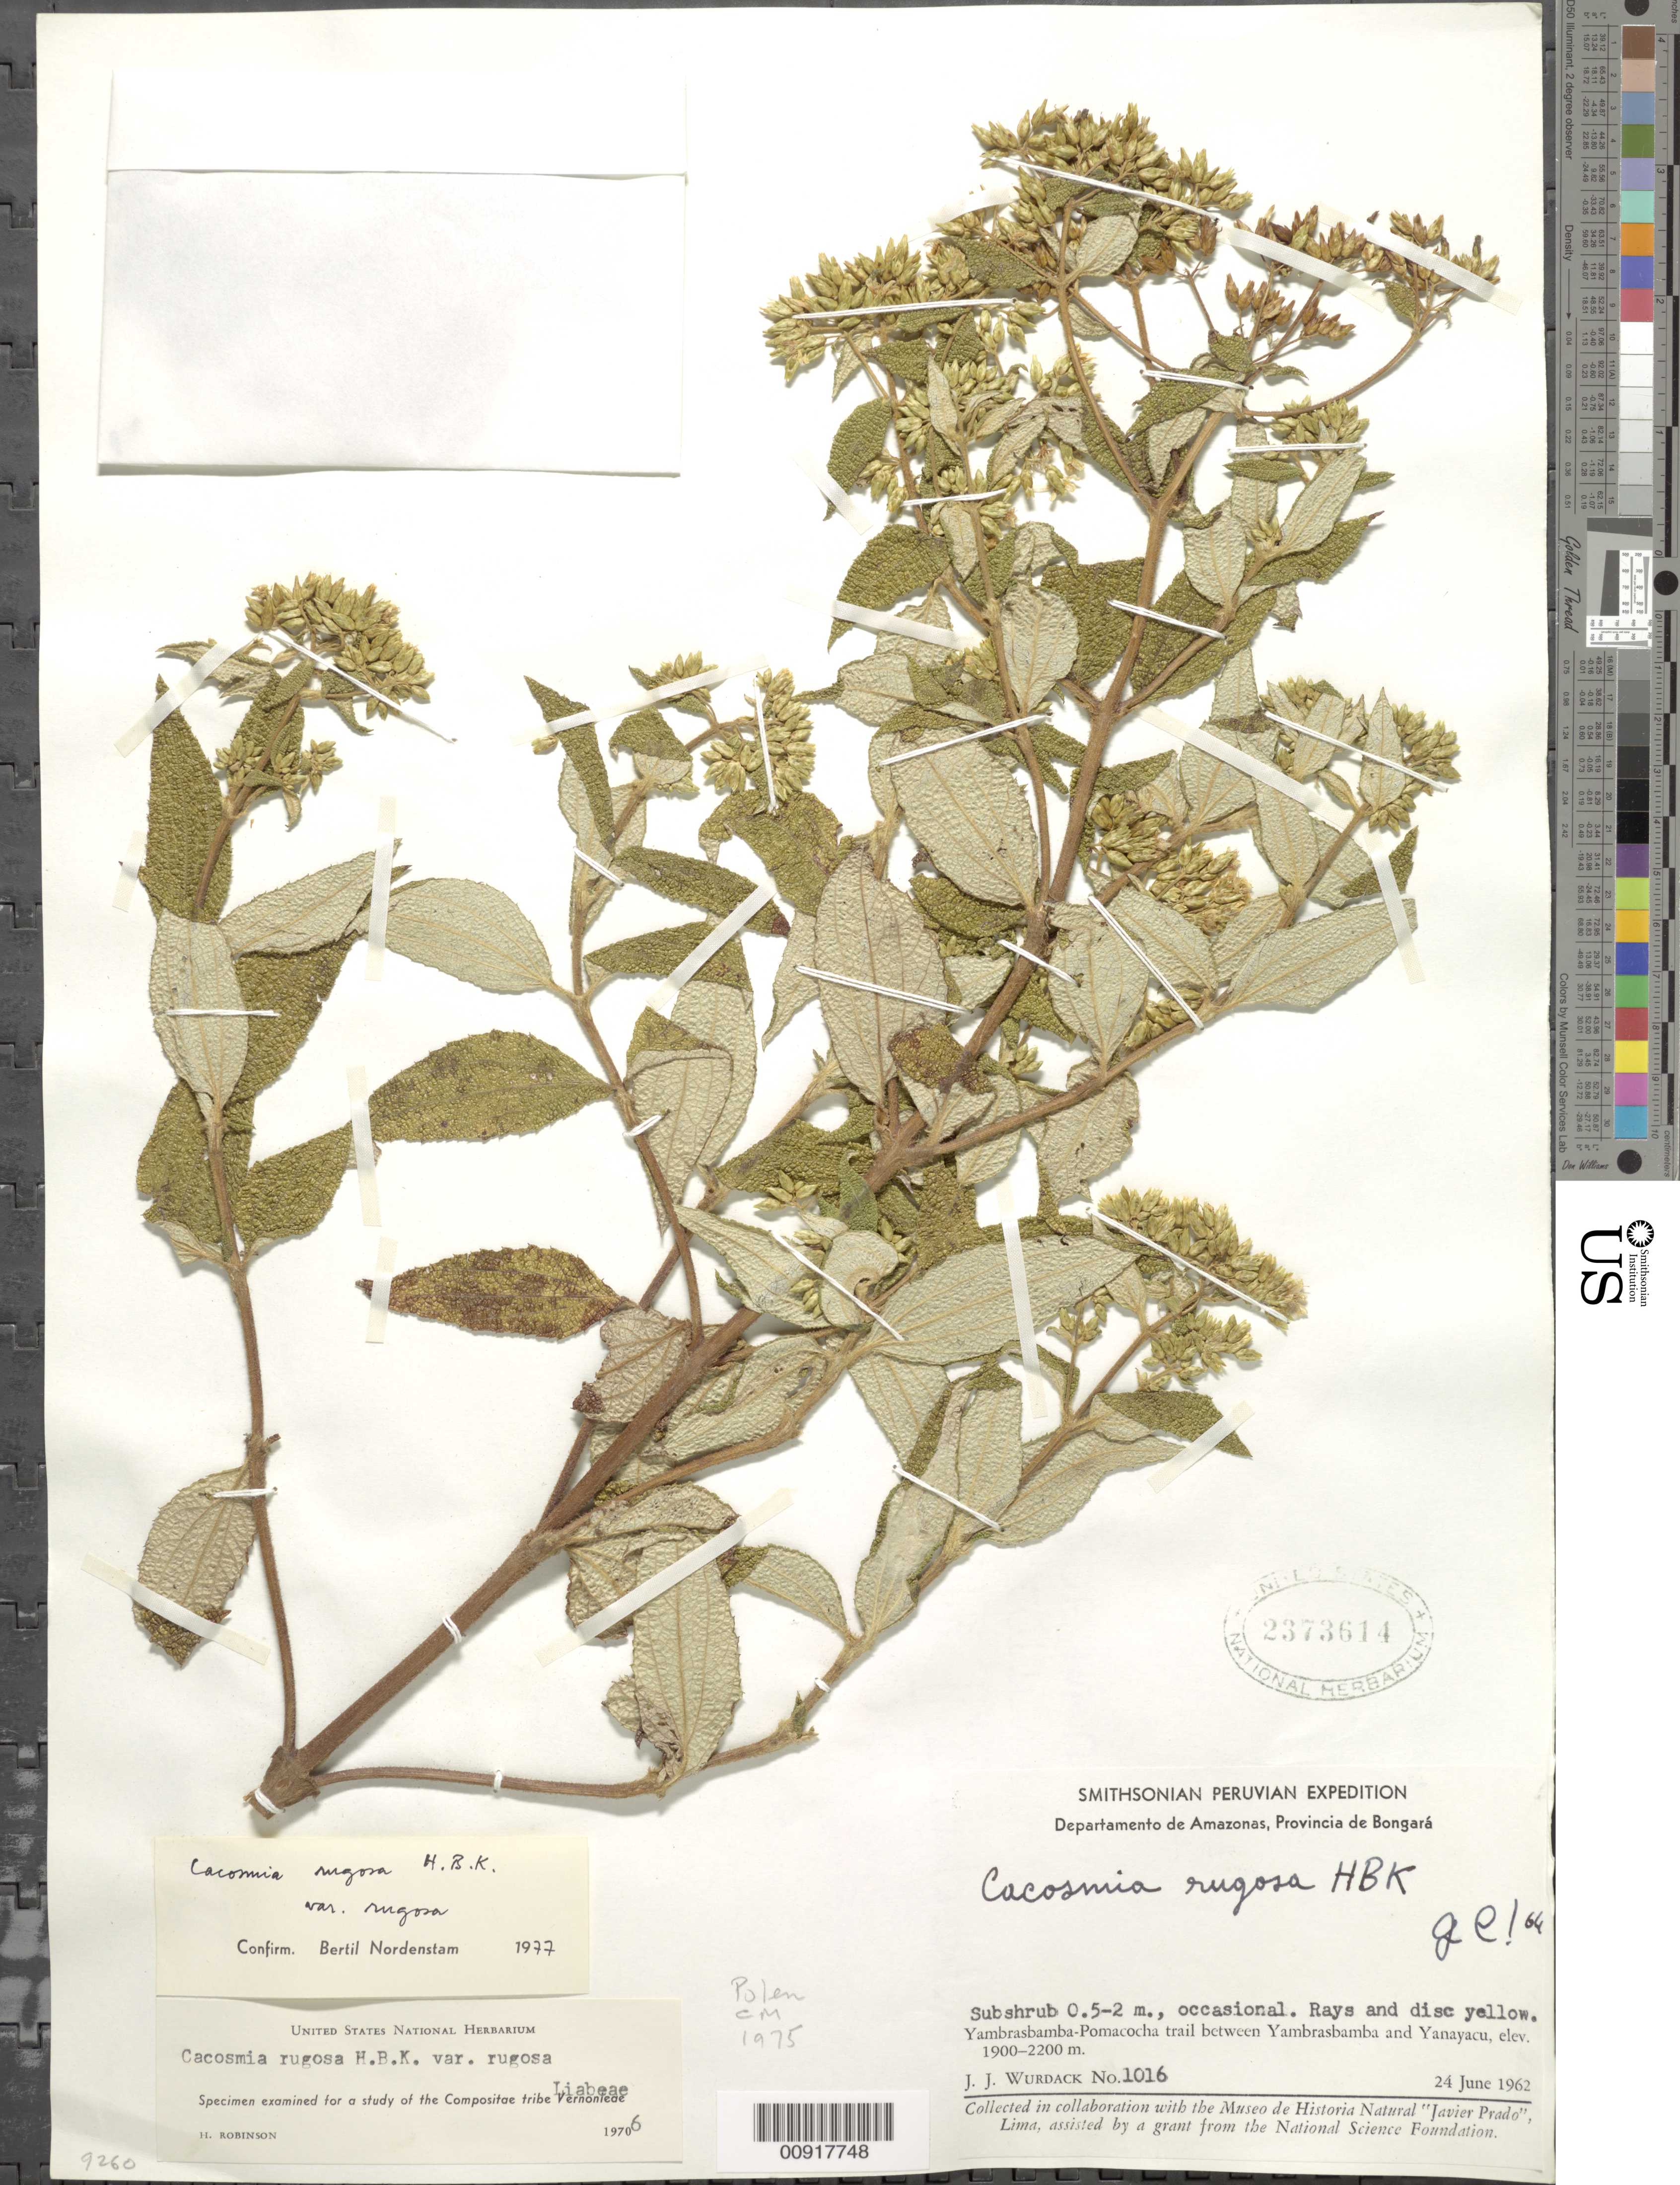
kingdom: Plantae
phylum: Tracheophyta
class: Magnoliopsida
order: Asterales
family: Asteraceae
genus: Cacosmia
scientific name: Cacosmia rugosa var. nivea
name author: Hieron.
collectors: J. J. Wurdack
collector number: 1016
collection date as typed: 24 June 1962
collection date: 1962-06-24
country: Peru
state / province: Amazonas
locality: Prov. Bongará, Yambrasbamba-Pomacocha trail between Yambrasbamba and Yanayacu.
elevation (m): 1900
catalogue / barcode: US 2373614